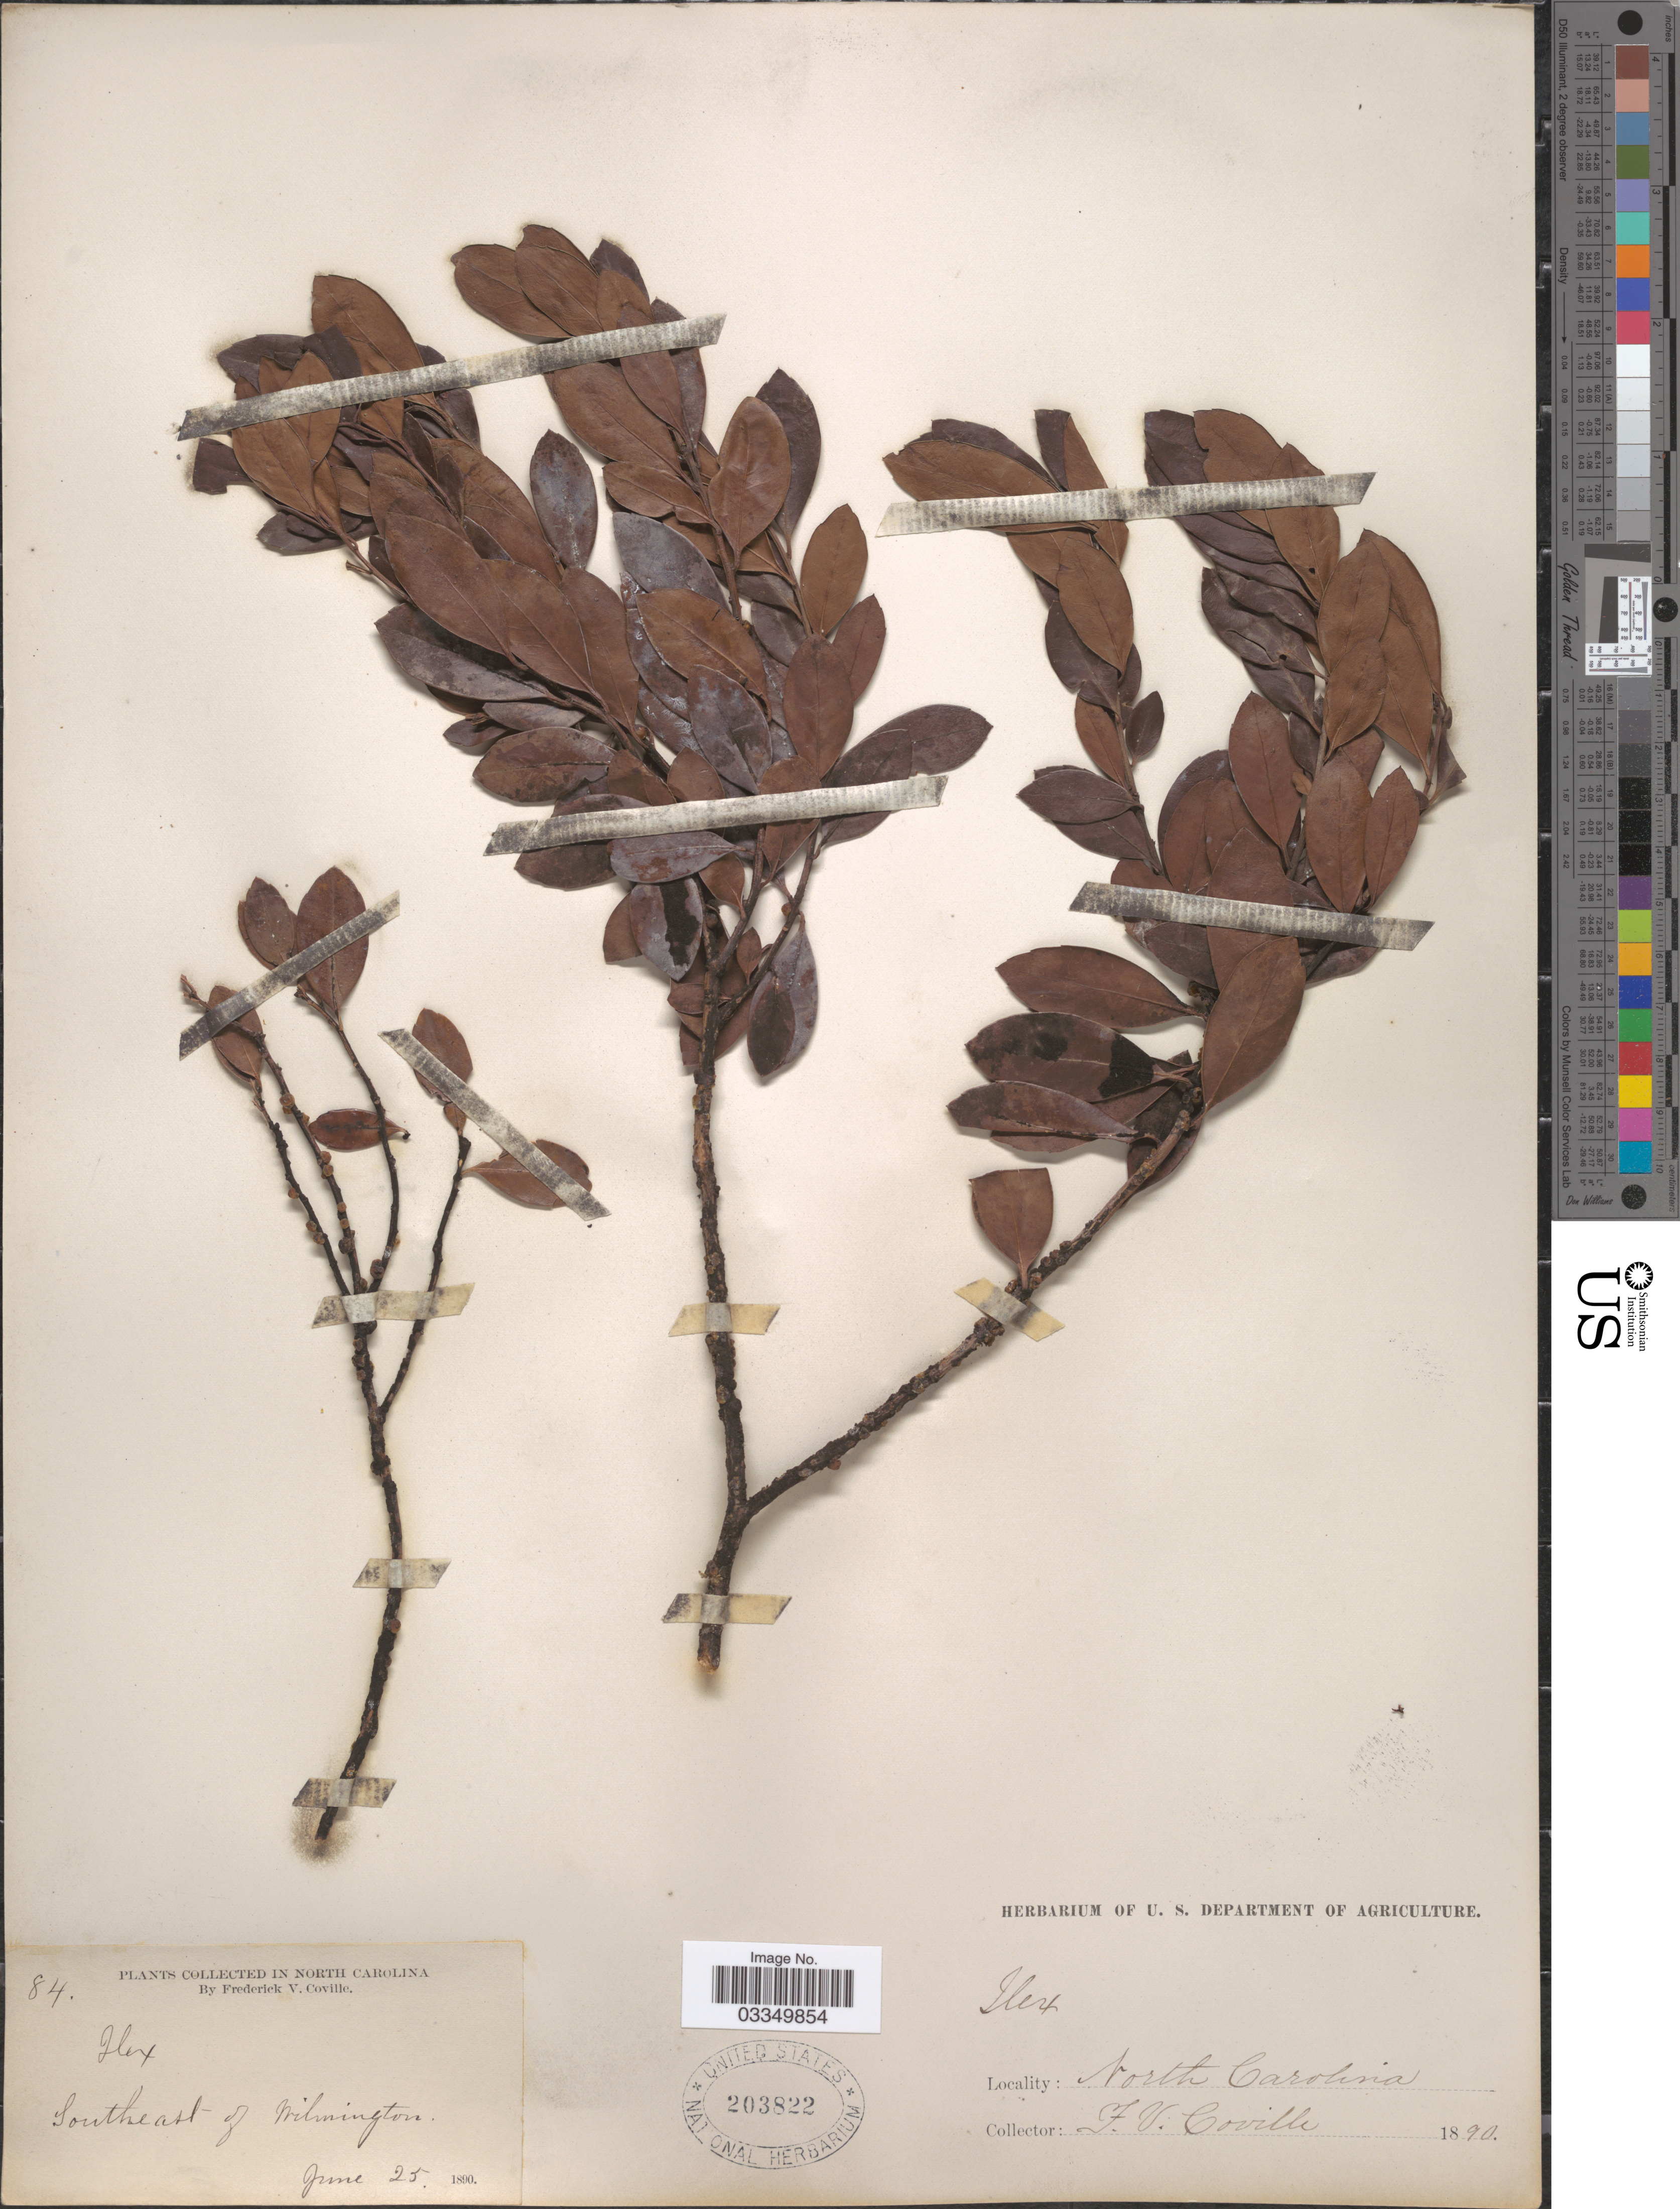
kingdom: Plantae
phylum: Tracheophyta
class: Magnoliopsida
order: Aquifoliales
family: Aquifoliaceae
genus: Ilex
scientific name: Ilex glabra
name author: (L.) A. Gray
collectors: F. V. Coville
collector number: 84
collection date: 1890-06-25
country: United States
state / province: North Carolina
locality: Southeast of Wilmington.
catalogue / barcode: US 203822